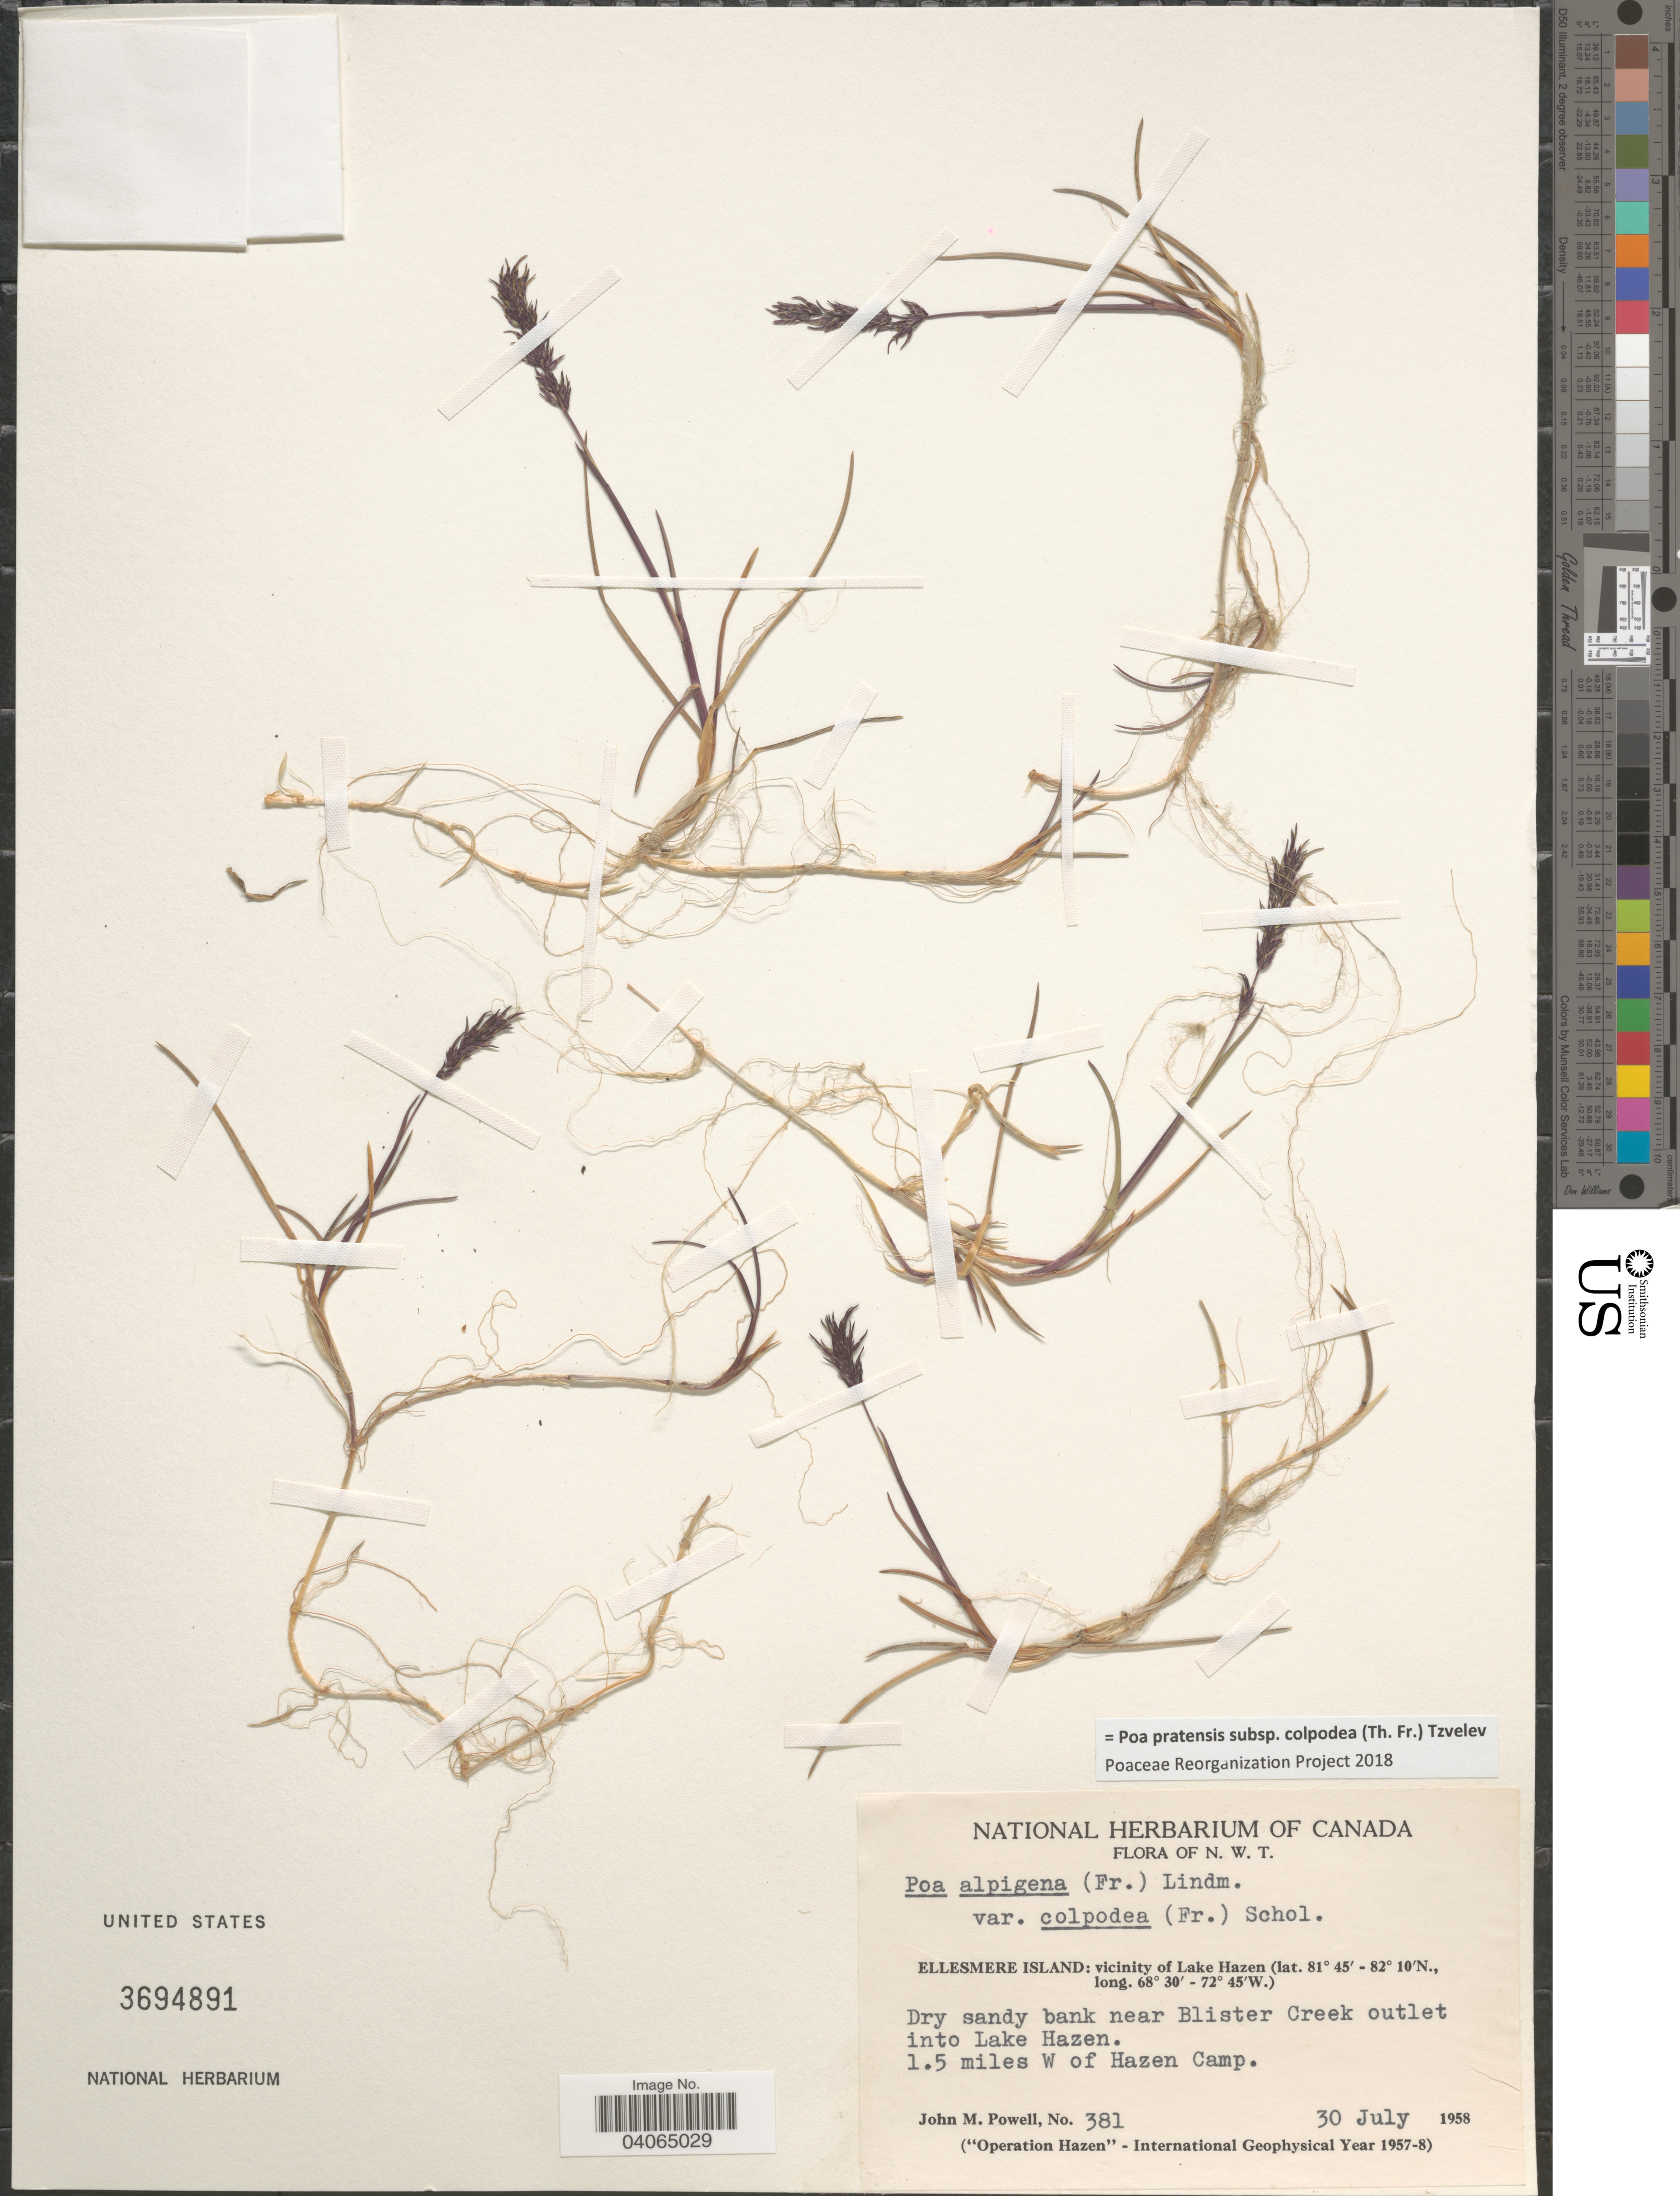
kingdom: Plantae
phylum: Tracheophyta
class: Liliopsida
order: Poales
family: Poaceae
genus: Poa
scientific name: Poa pratensis subsp. colpodea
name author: (Th. Fr.) Tzvelev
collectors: J. W. Powell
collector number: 381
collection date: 1958-07-30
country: Canada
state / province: Northwest Territories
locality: Ellesmere Island: vicinity of Lake Hazen. Dry sandy bank near Blister Creek outlet into Lake Hazen. 1.5 miles W of Hazen Camp.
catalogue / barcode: US 3694891